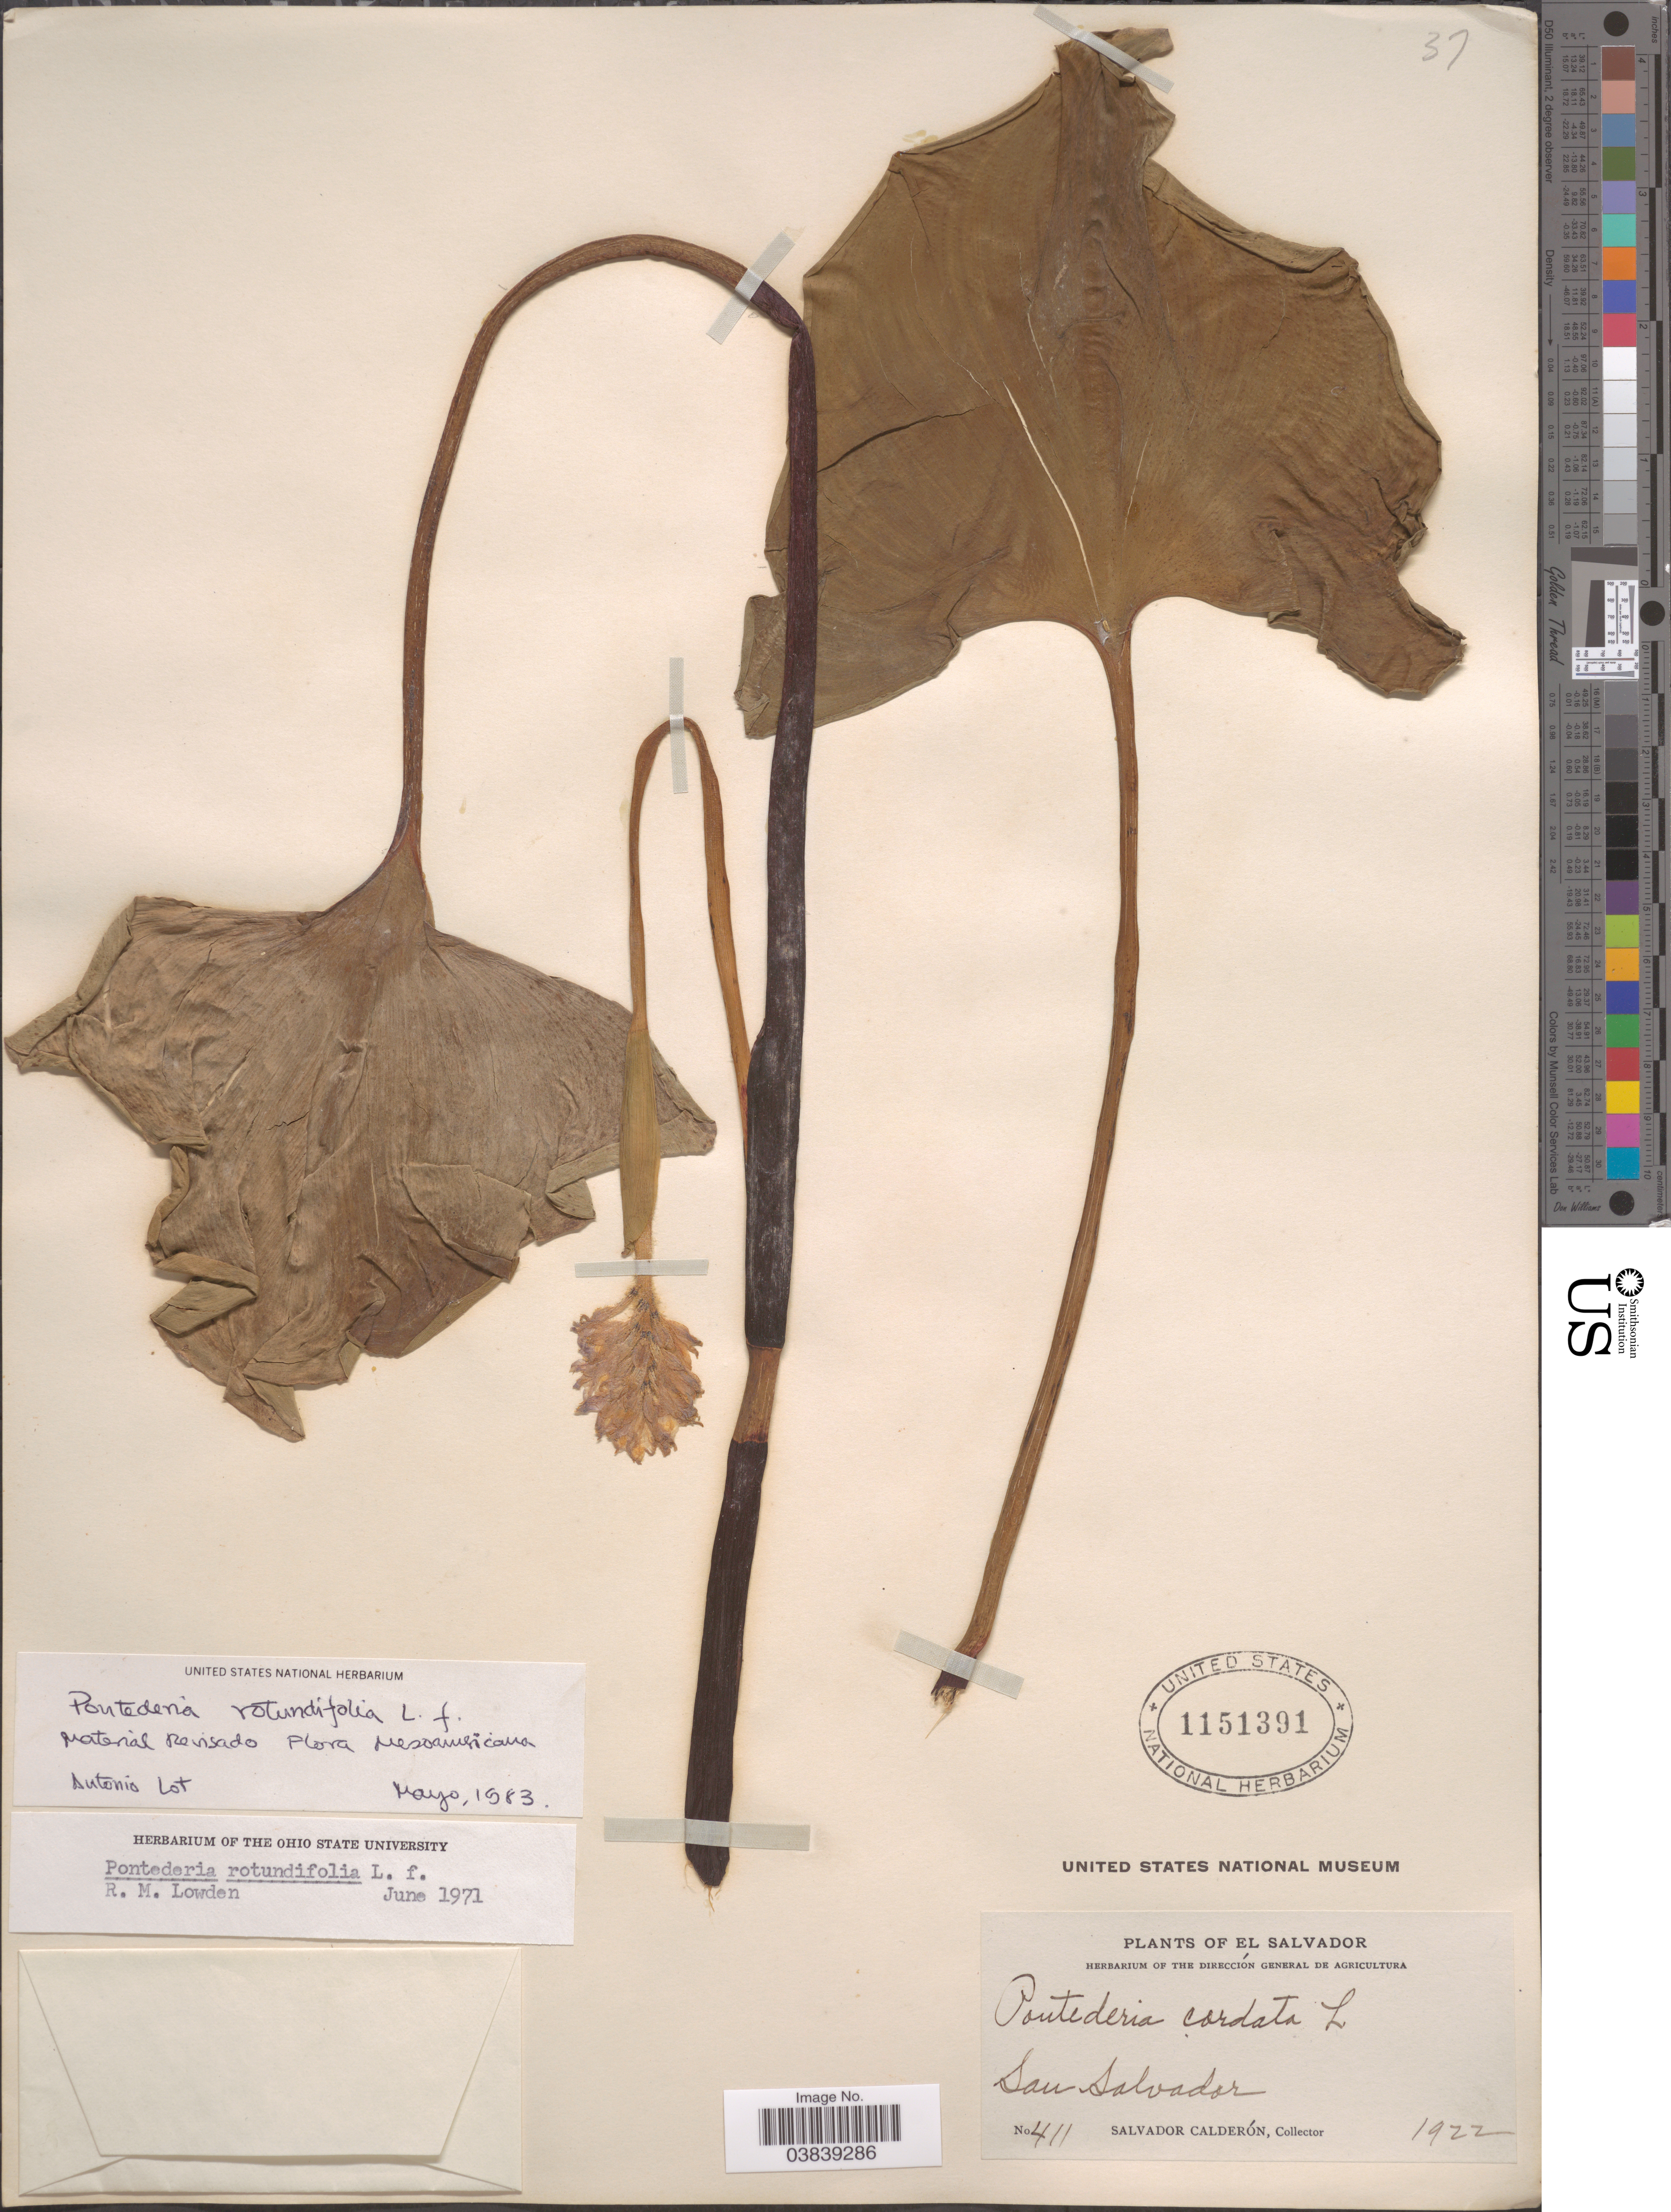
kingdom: Plantae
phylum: Tracheophyta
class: Liliopsida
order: Commelinales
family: Pontederiaceae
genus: Pontederia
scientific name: Pontederia rotundifolia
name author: L. f.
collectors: S. Calderón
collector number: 411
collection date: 1922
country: El Salvador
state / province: San Salvador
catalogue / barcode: US 1151391